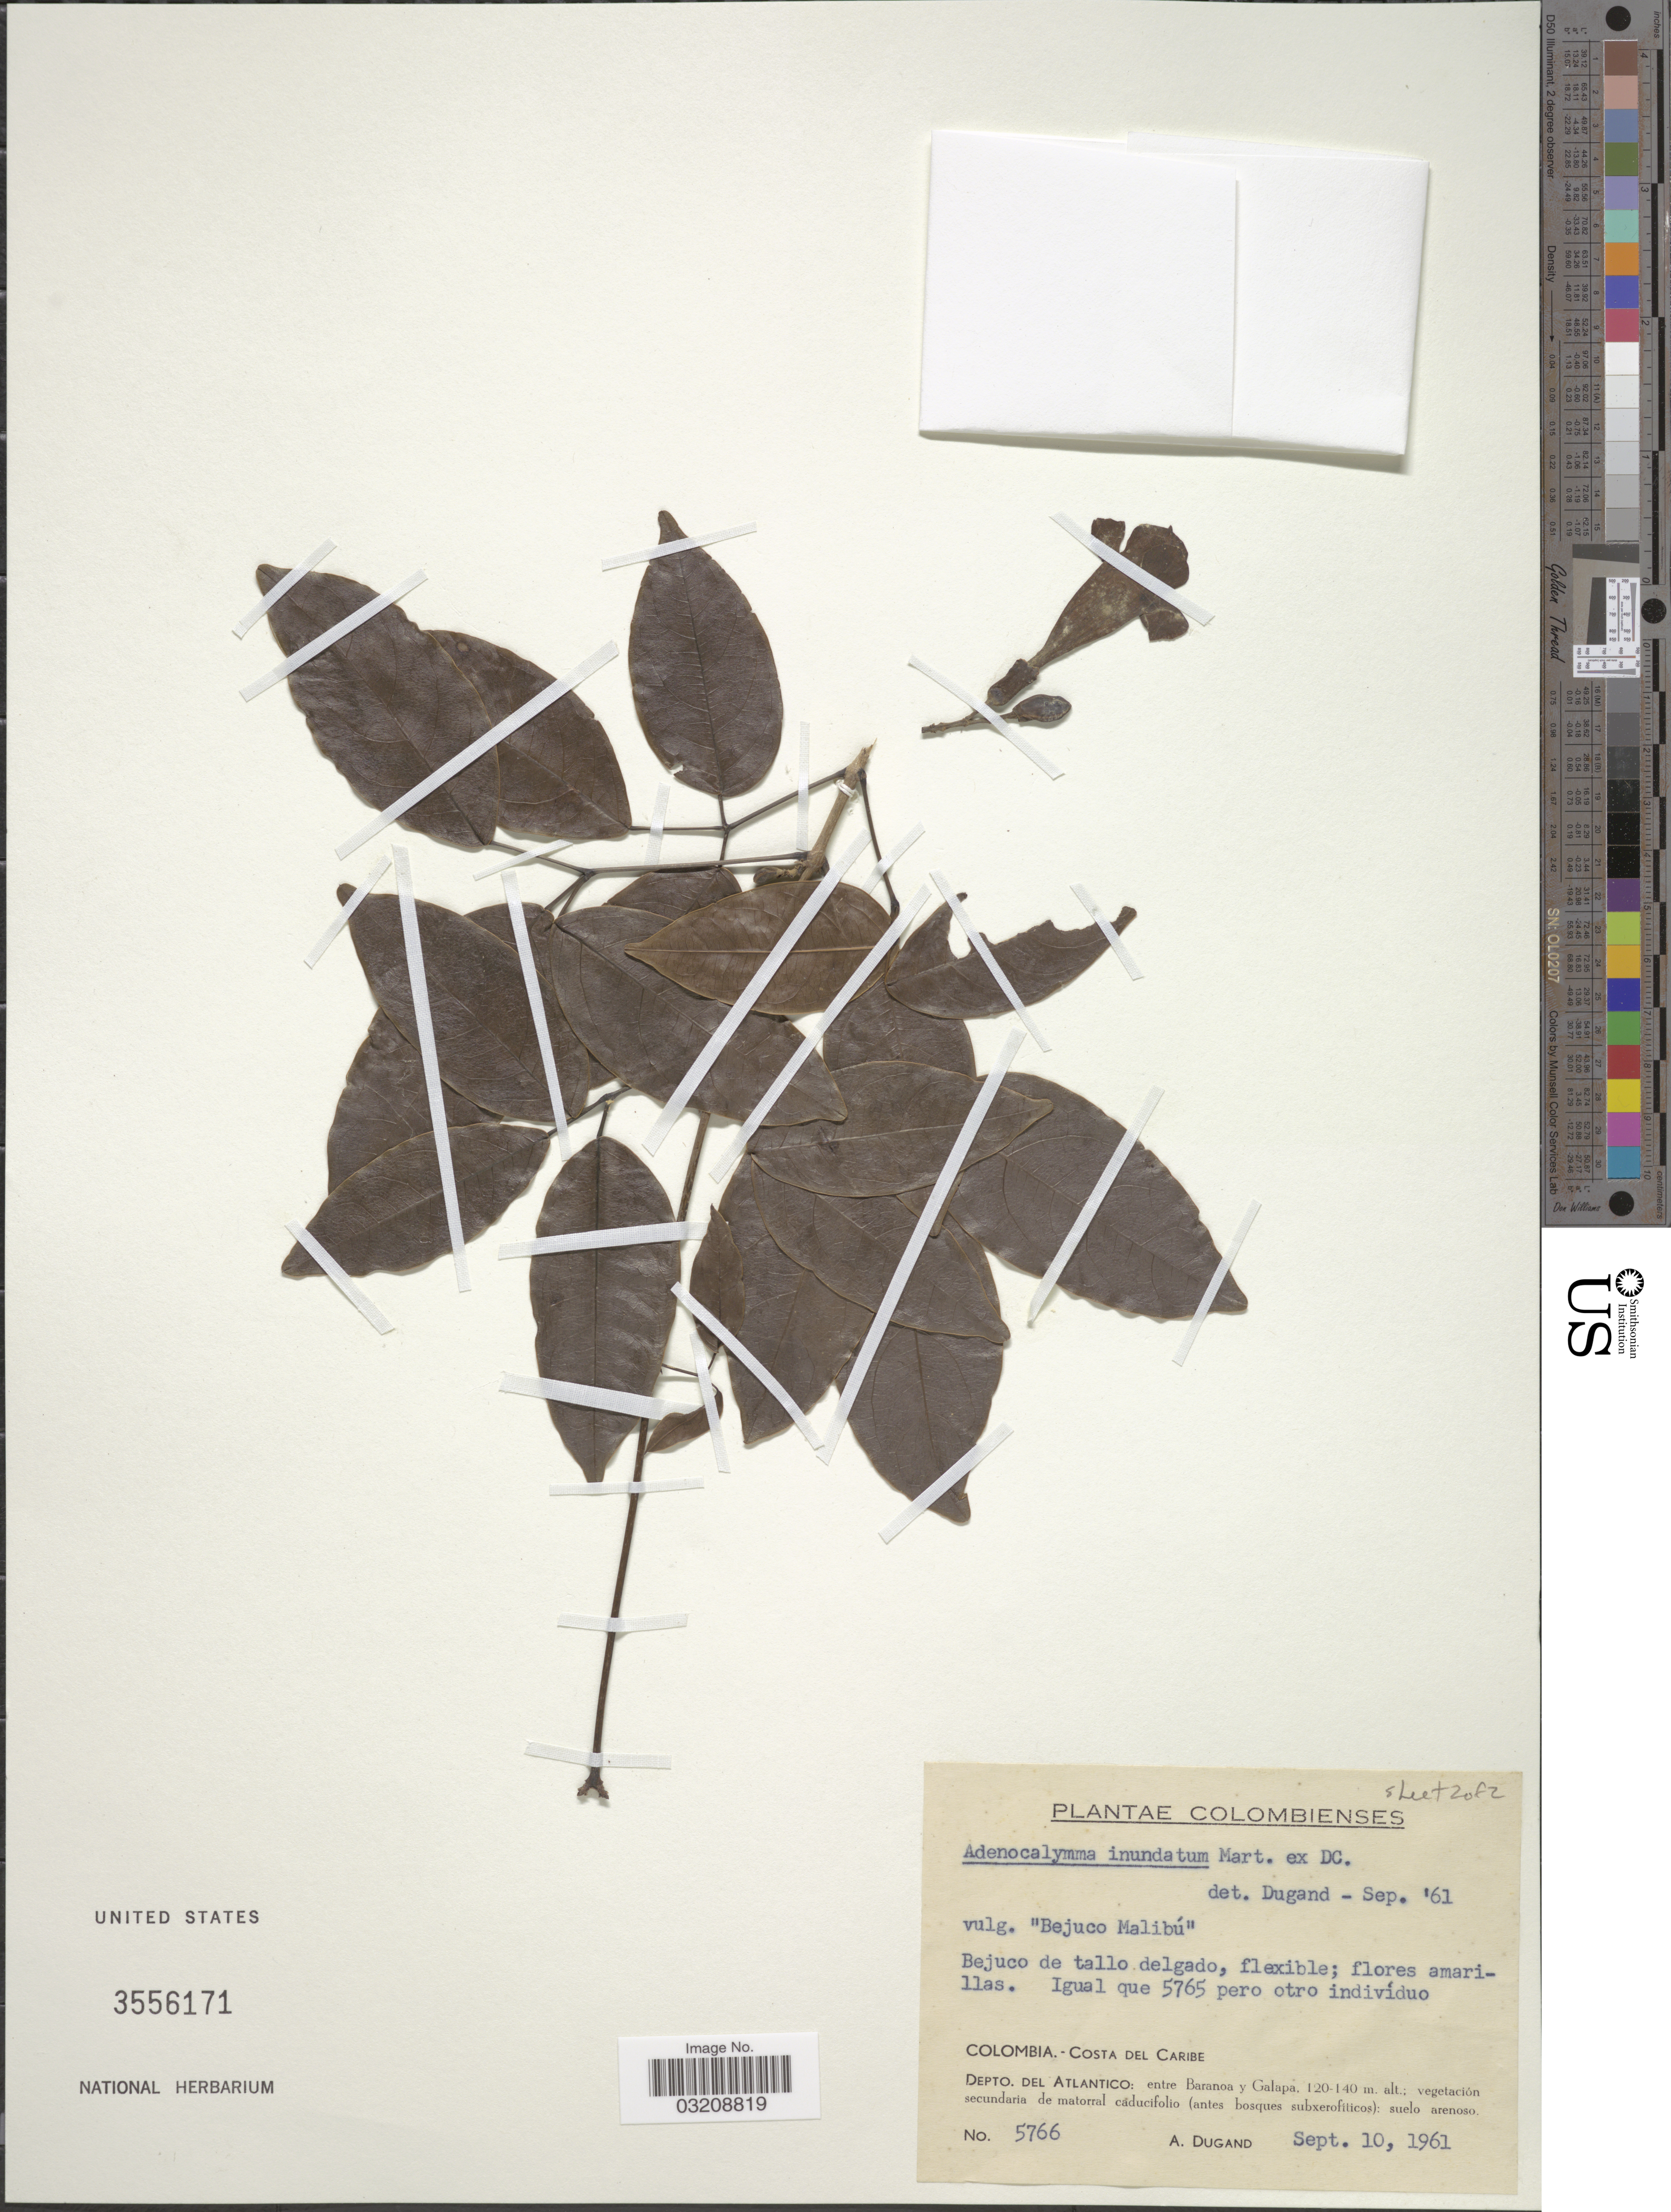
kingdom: Plantae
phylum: Tracheophyta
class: Magnoliopsida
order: Lamiales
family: Bignoniaceae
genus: Adenocalymma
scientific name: Adenocalymma inundatum var. inundatum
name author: Mart. ex DC.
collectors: A. Dugand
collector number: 5766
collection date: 1961-09-10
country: Colombia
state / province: Atlántico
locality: Costa del Caribe. Depto. del Atlantico: entre Baranoa y Galapa.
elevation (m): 120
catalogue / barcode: US 3556171